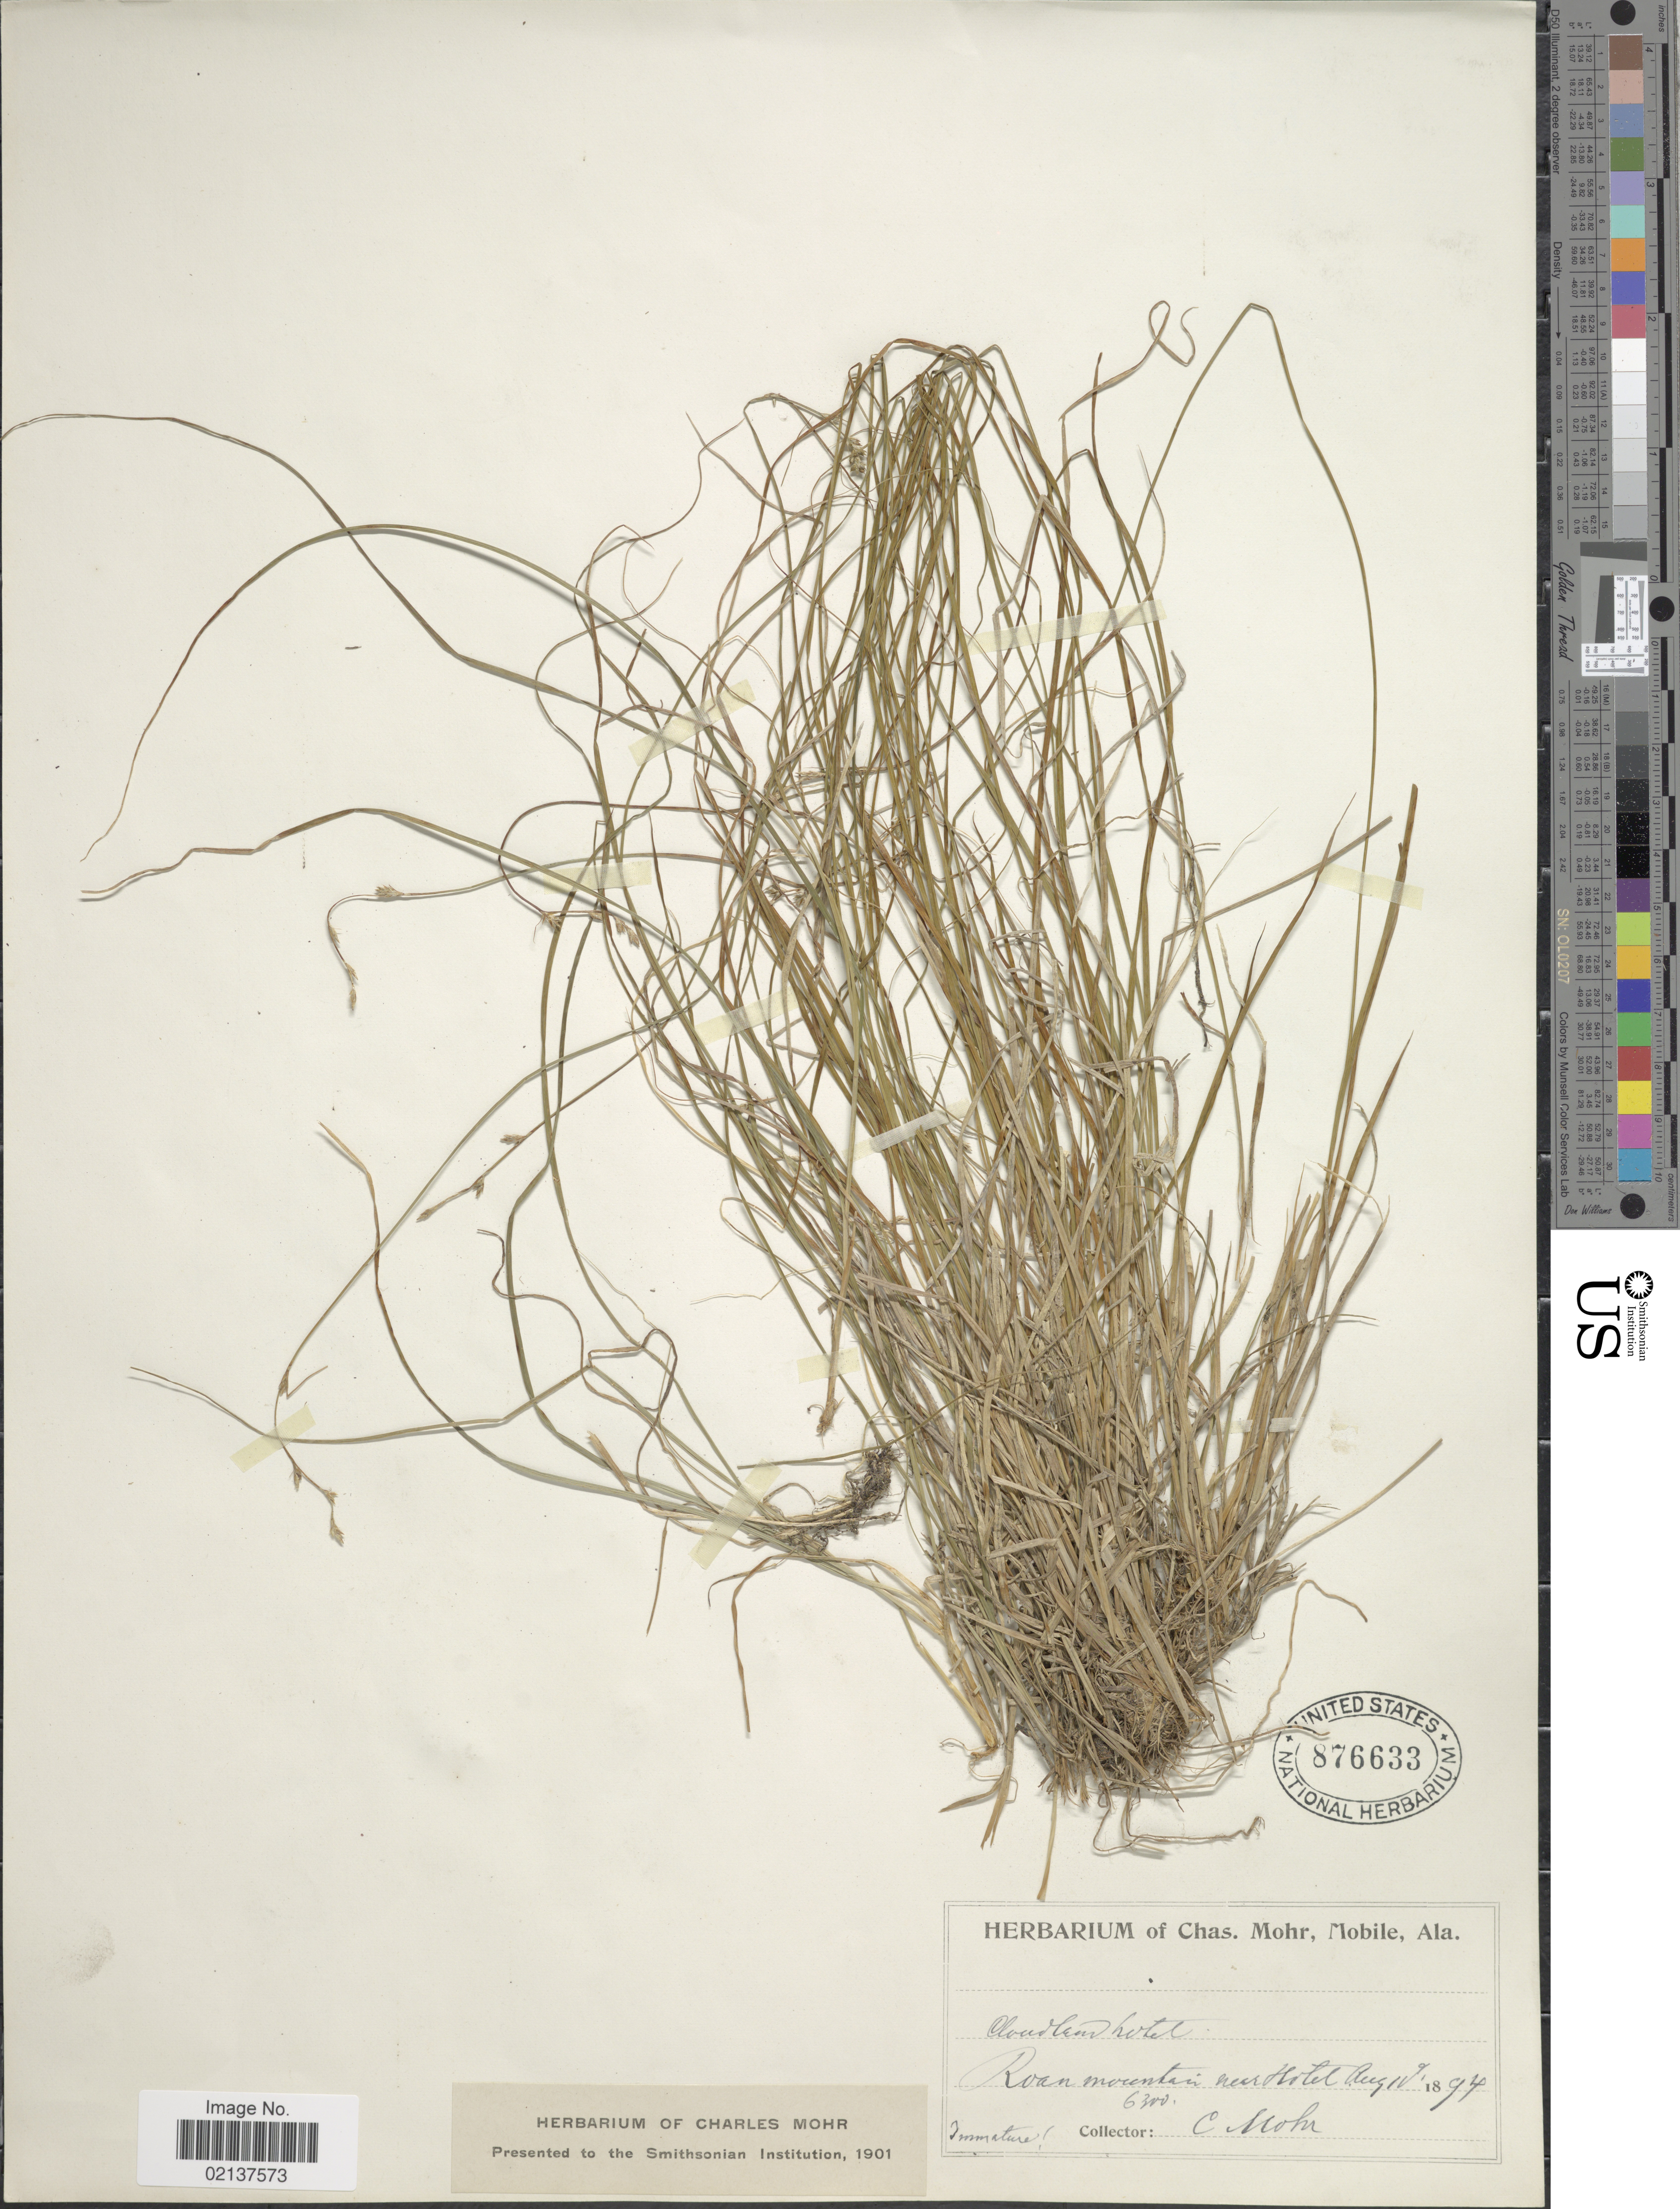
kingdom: Plantae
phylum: Tracheophyta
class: Liliopsida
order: Poales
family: Cyperaceae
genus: Carex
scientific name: Carex trisperma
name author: Dewey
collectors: Mohr, C. T. (herbarium)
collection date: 1894-08-19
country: United States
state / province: Tennessee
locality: Cloud View hotel; Roan Mountain near Hotel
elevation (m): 1920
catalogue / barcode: US 876633